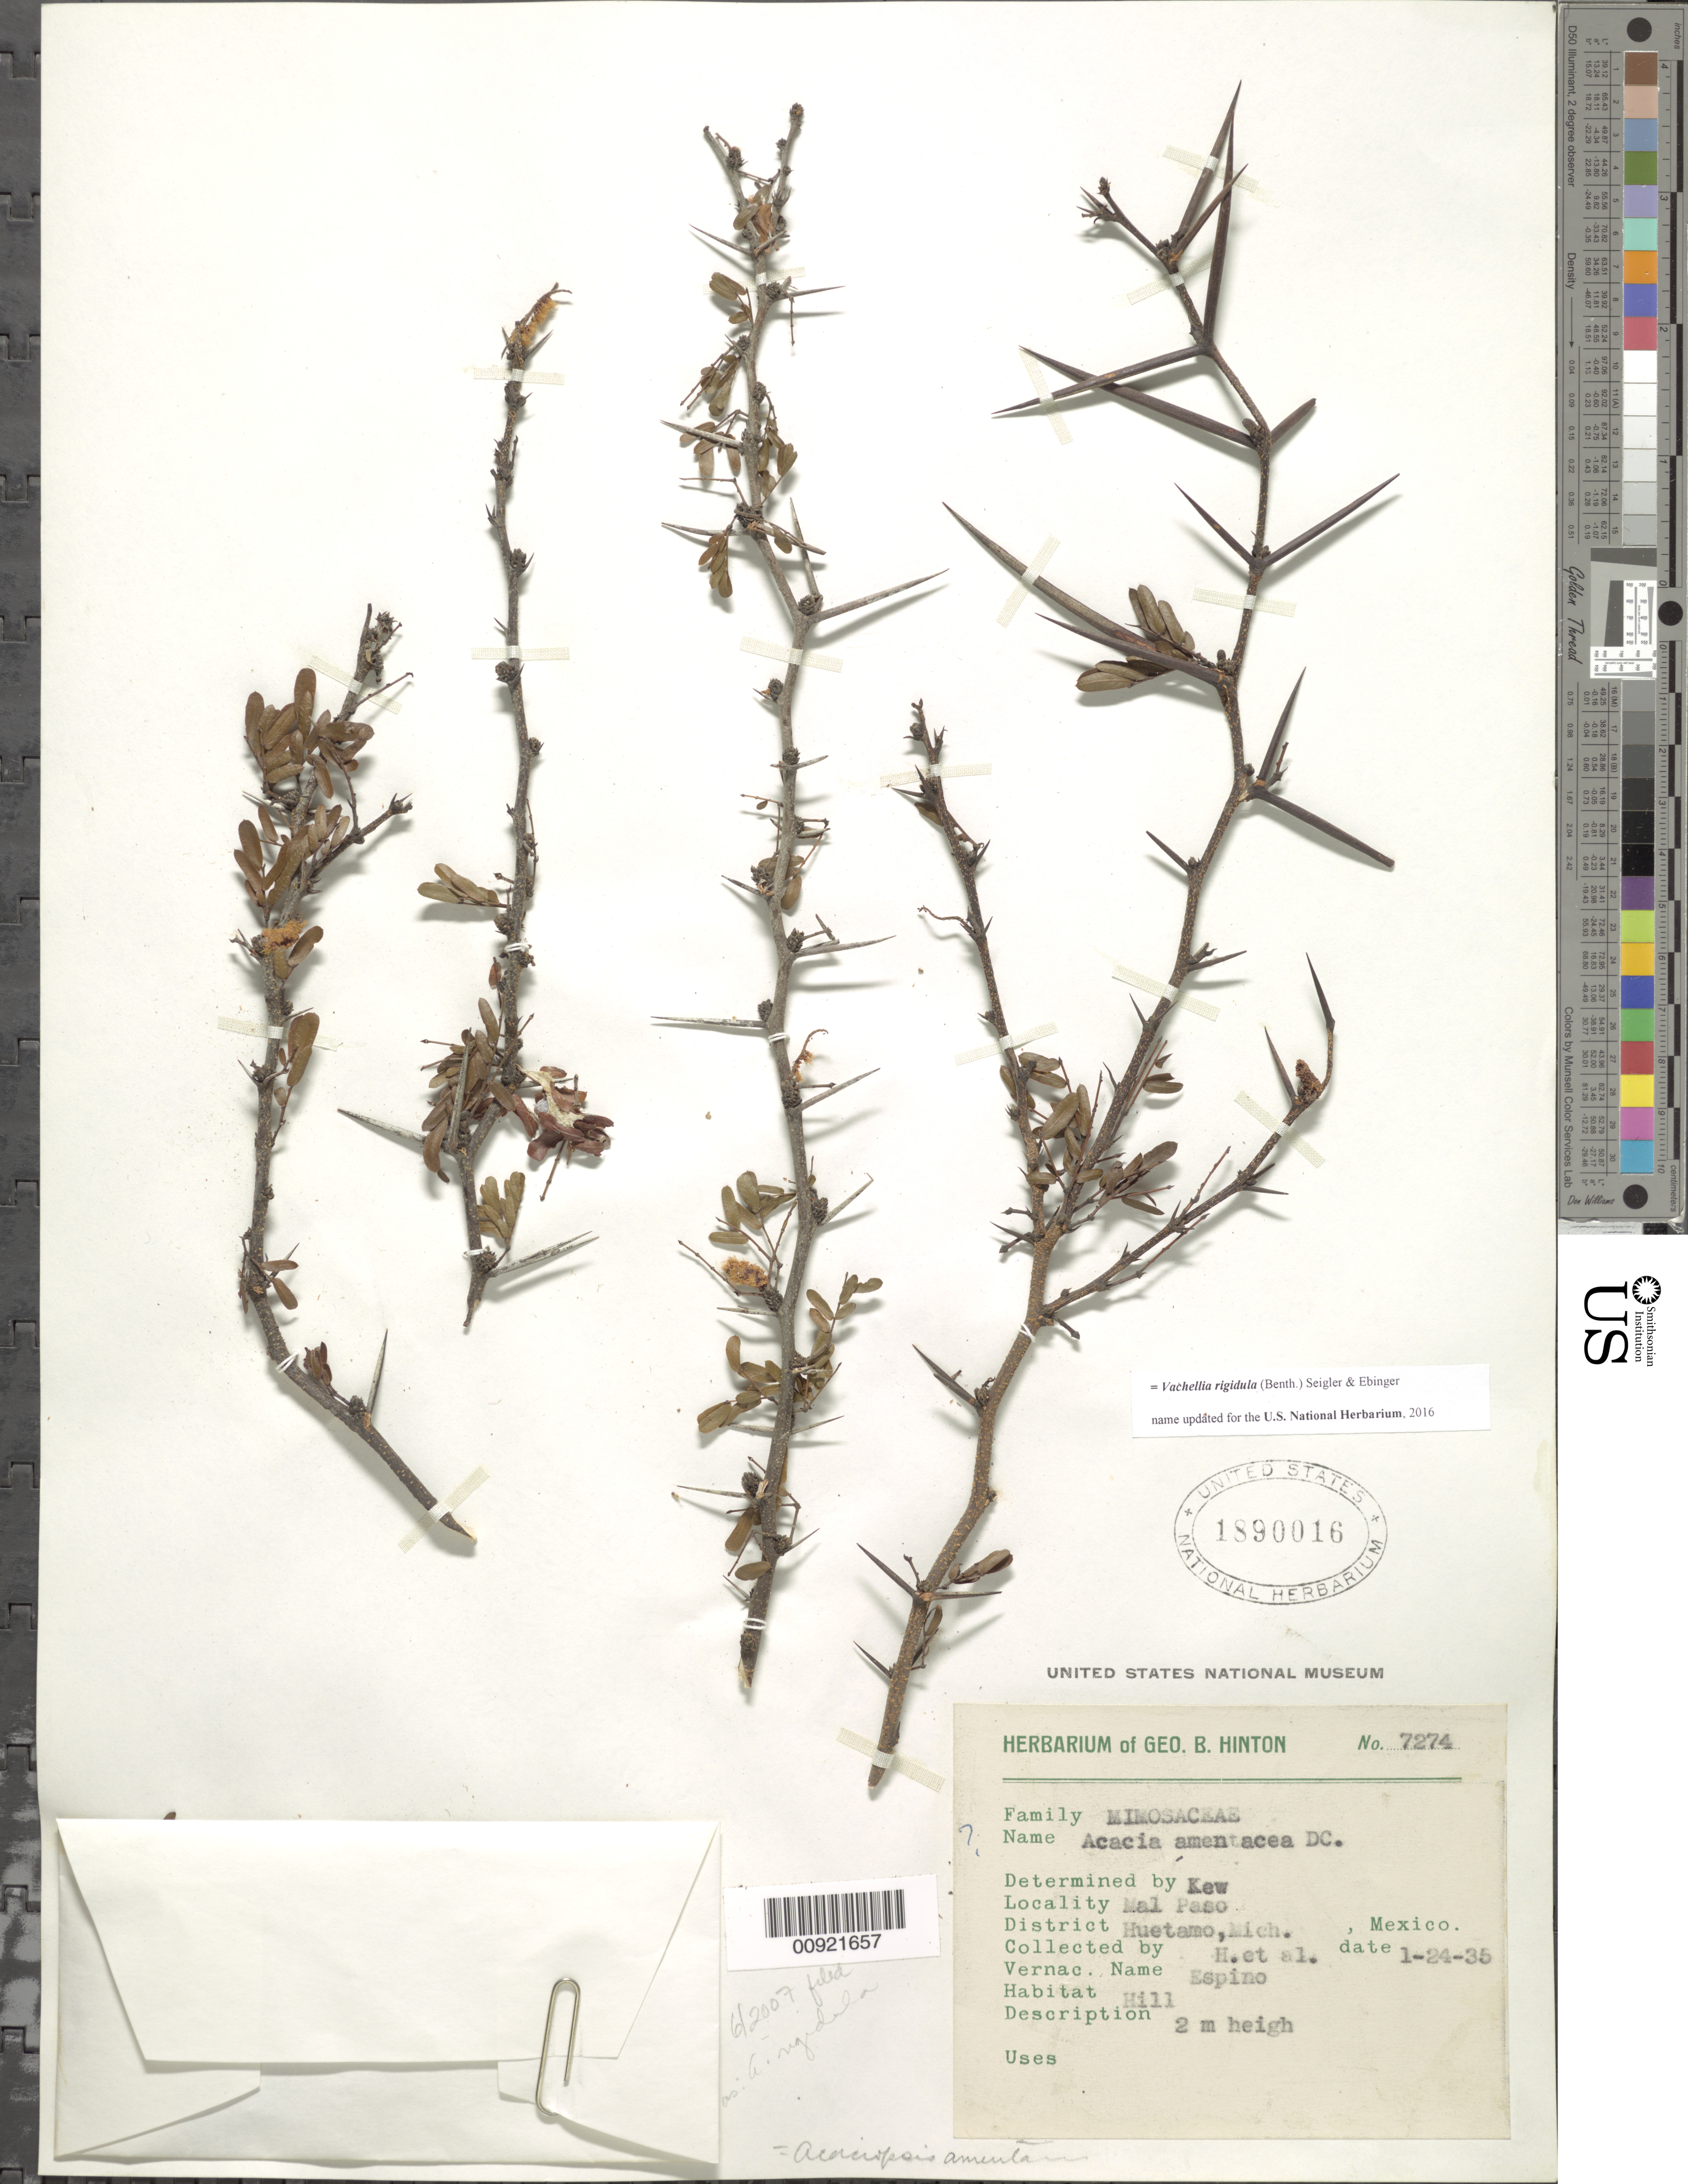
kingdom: Plantae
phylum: Tracheophyta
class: Magnoliopsida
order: Fabales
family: Fabaceae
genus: Vachellia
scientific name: Vachellia rigidula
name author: (Benth.) Seigler & Ebinger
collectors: G. B. Hinton & et al.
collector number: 7274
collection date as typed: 24 Jan 1935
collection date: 1935-01-24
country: Mexico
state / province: Michoacán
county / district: Huetamo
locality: Mal Paso, District Huetamo, Michoacán.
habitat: Hill.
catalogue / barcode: US 1890016